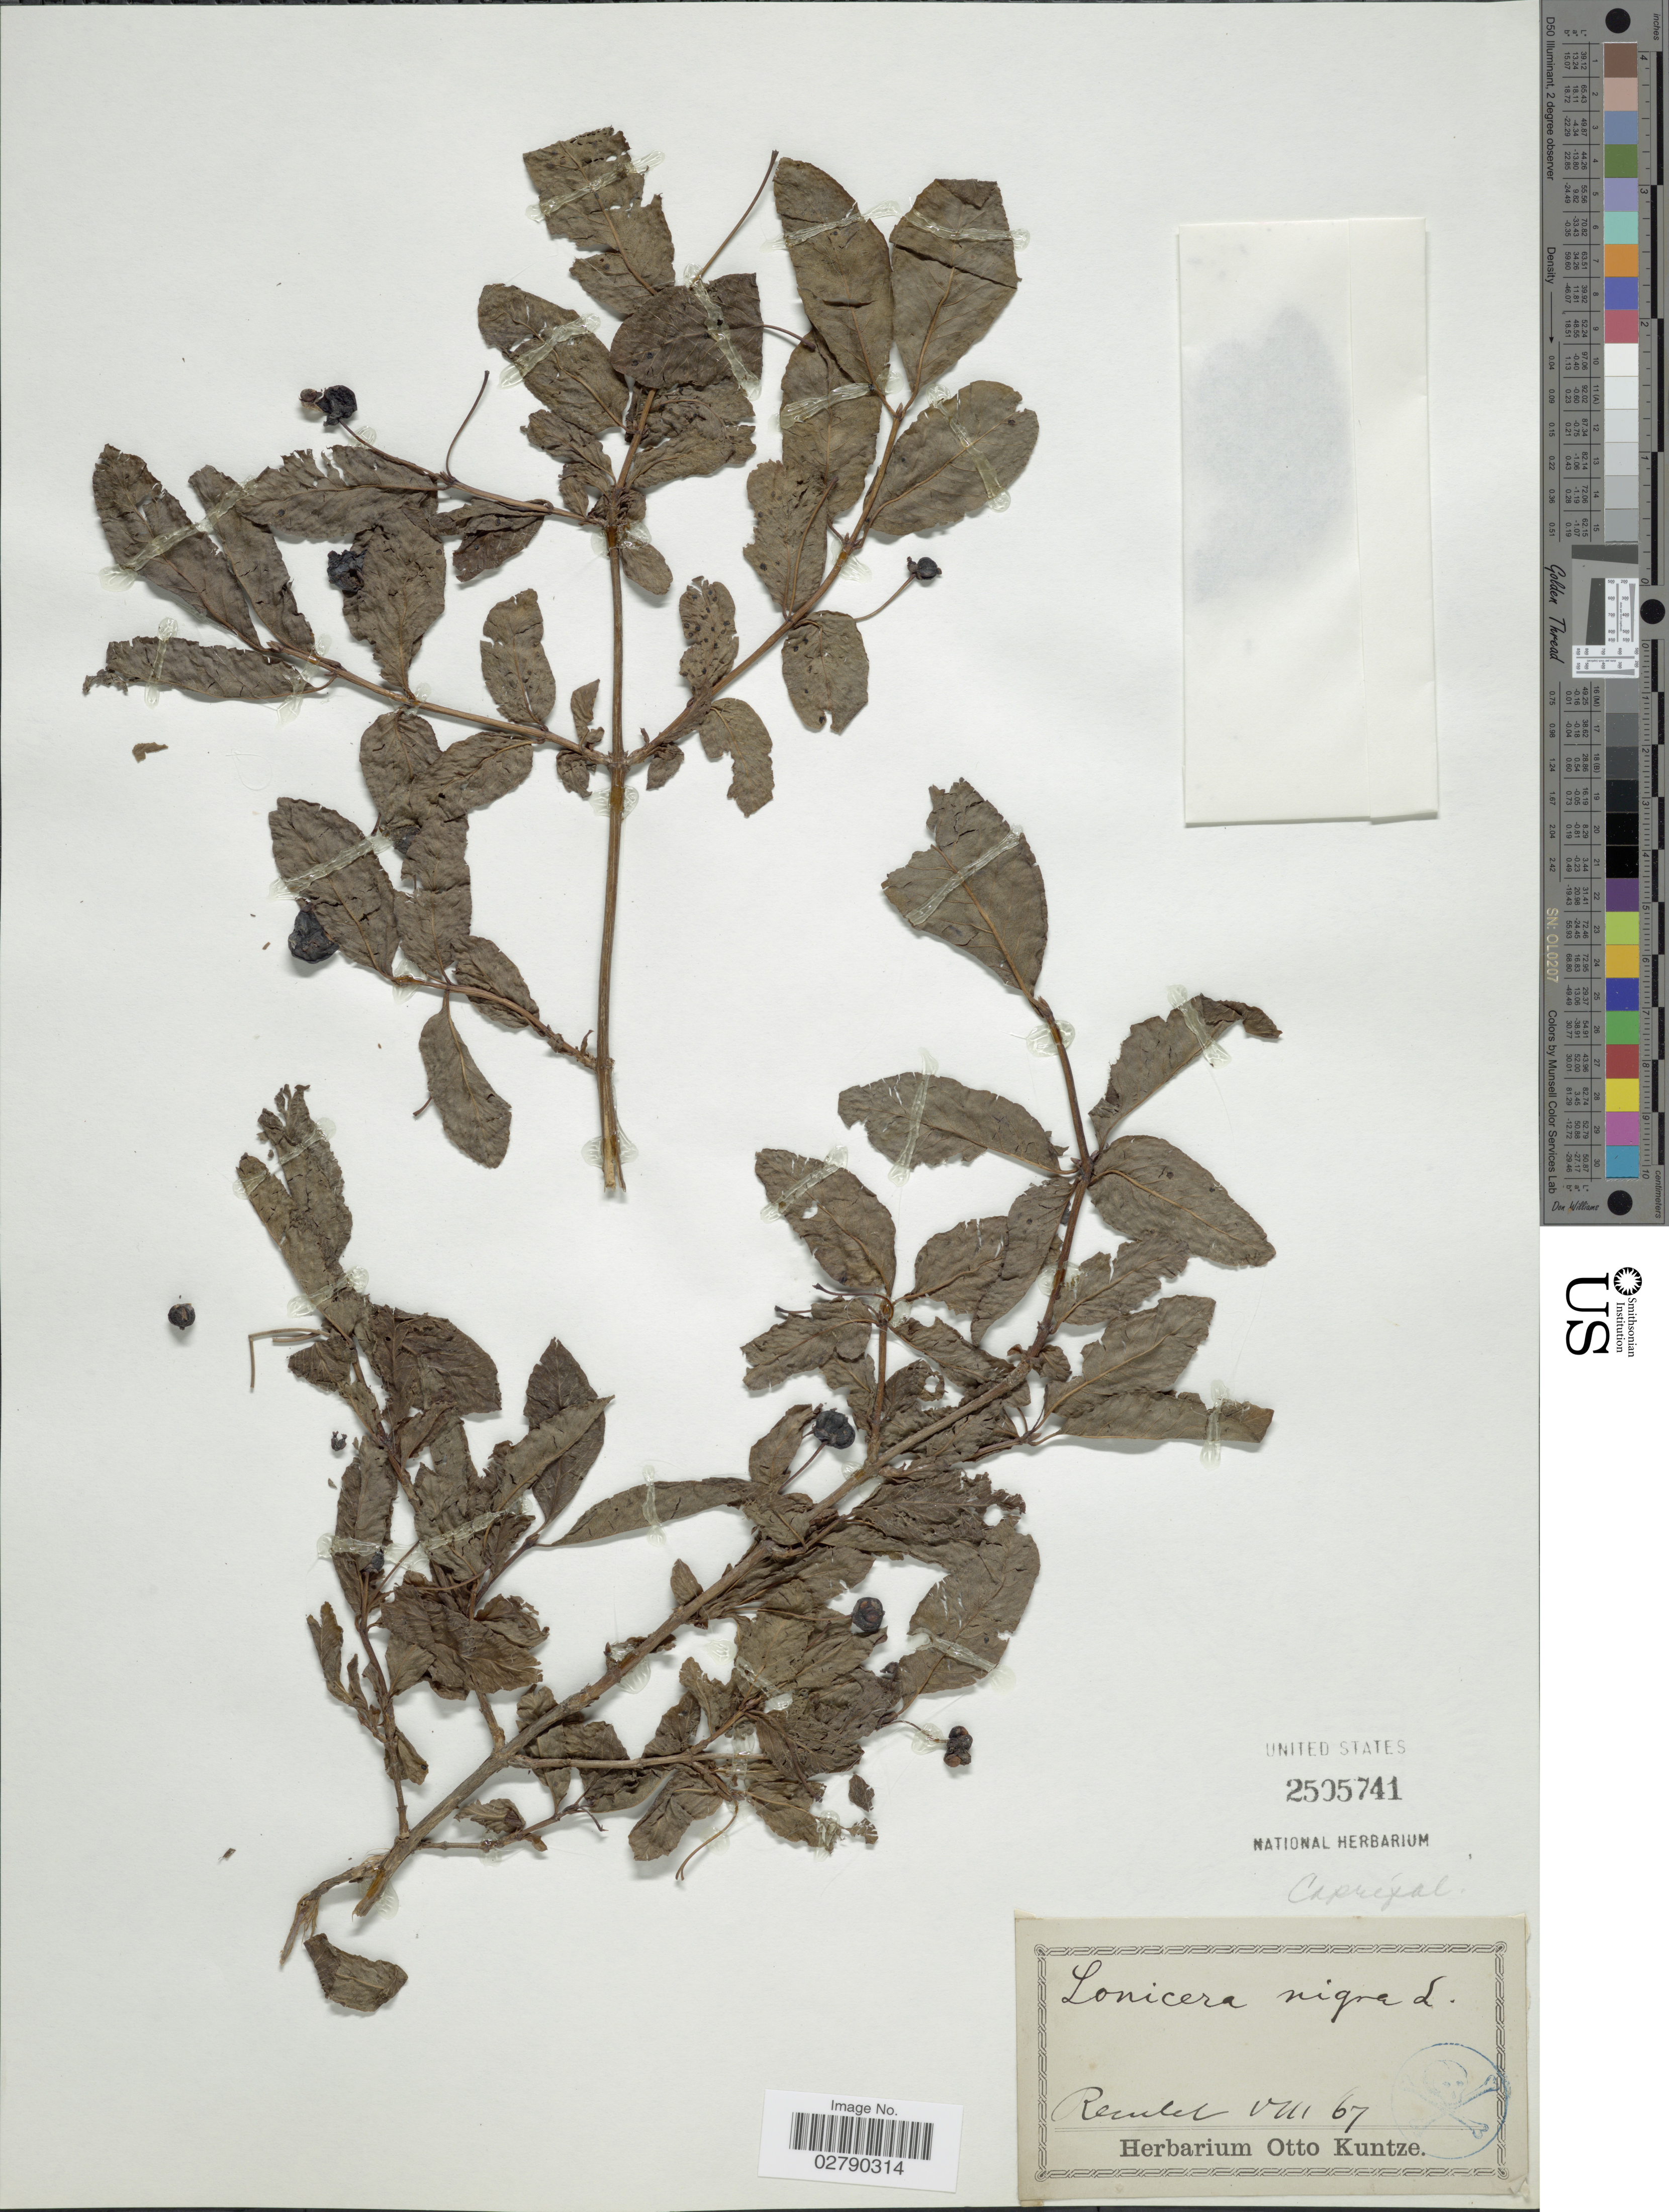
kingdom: Plantae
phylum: Tracheophyta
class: Magnoliopsida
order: Dipsacales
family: Caprifoliaceae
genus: Lonicera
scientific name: Lonicera nigra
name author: L.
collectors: ex herb. Otto Kuntze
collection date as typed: Transcribed d/m/y: /8/67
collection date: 1867-08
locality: Rembel [interpreted]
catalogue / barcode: US 2505741